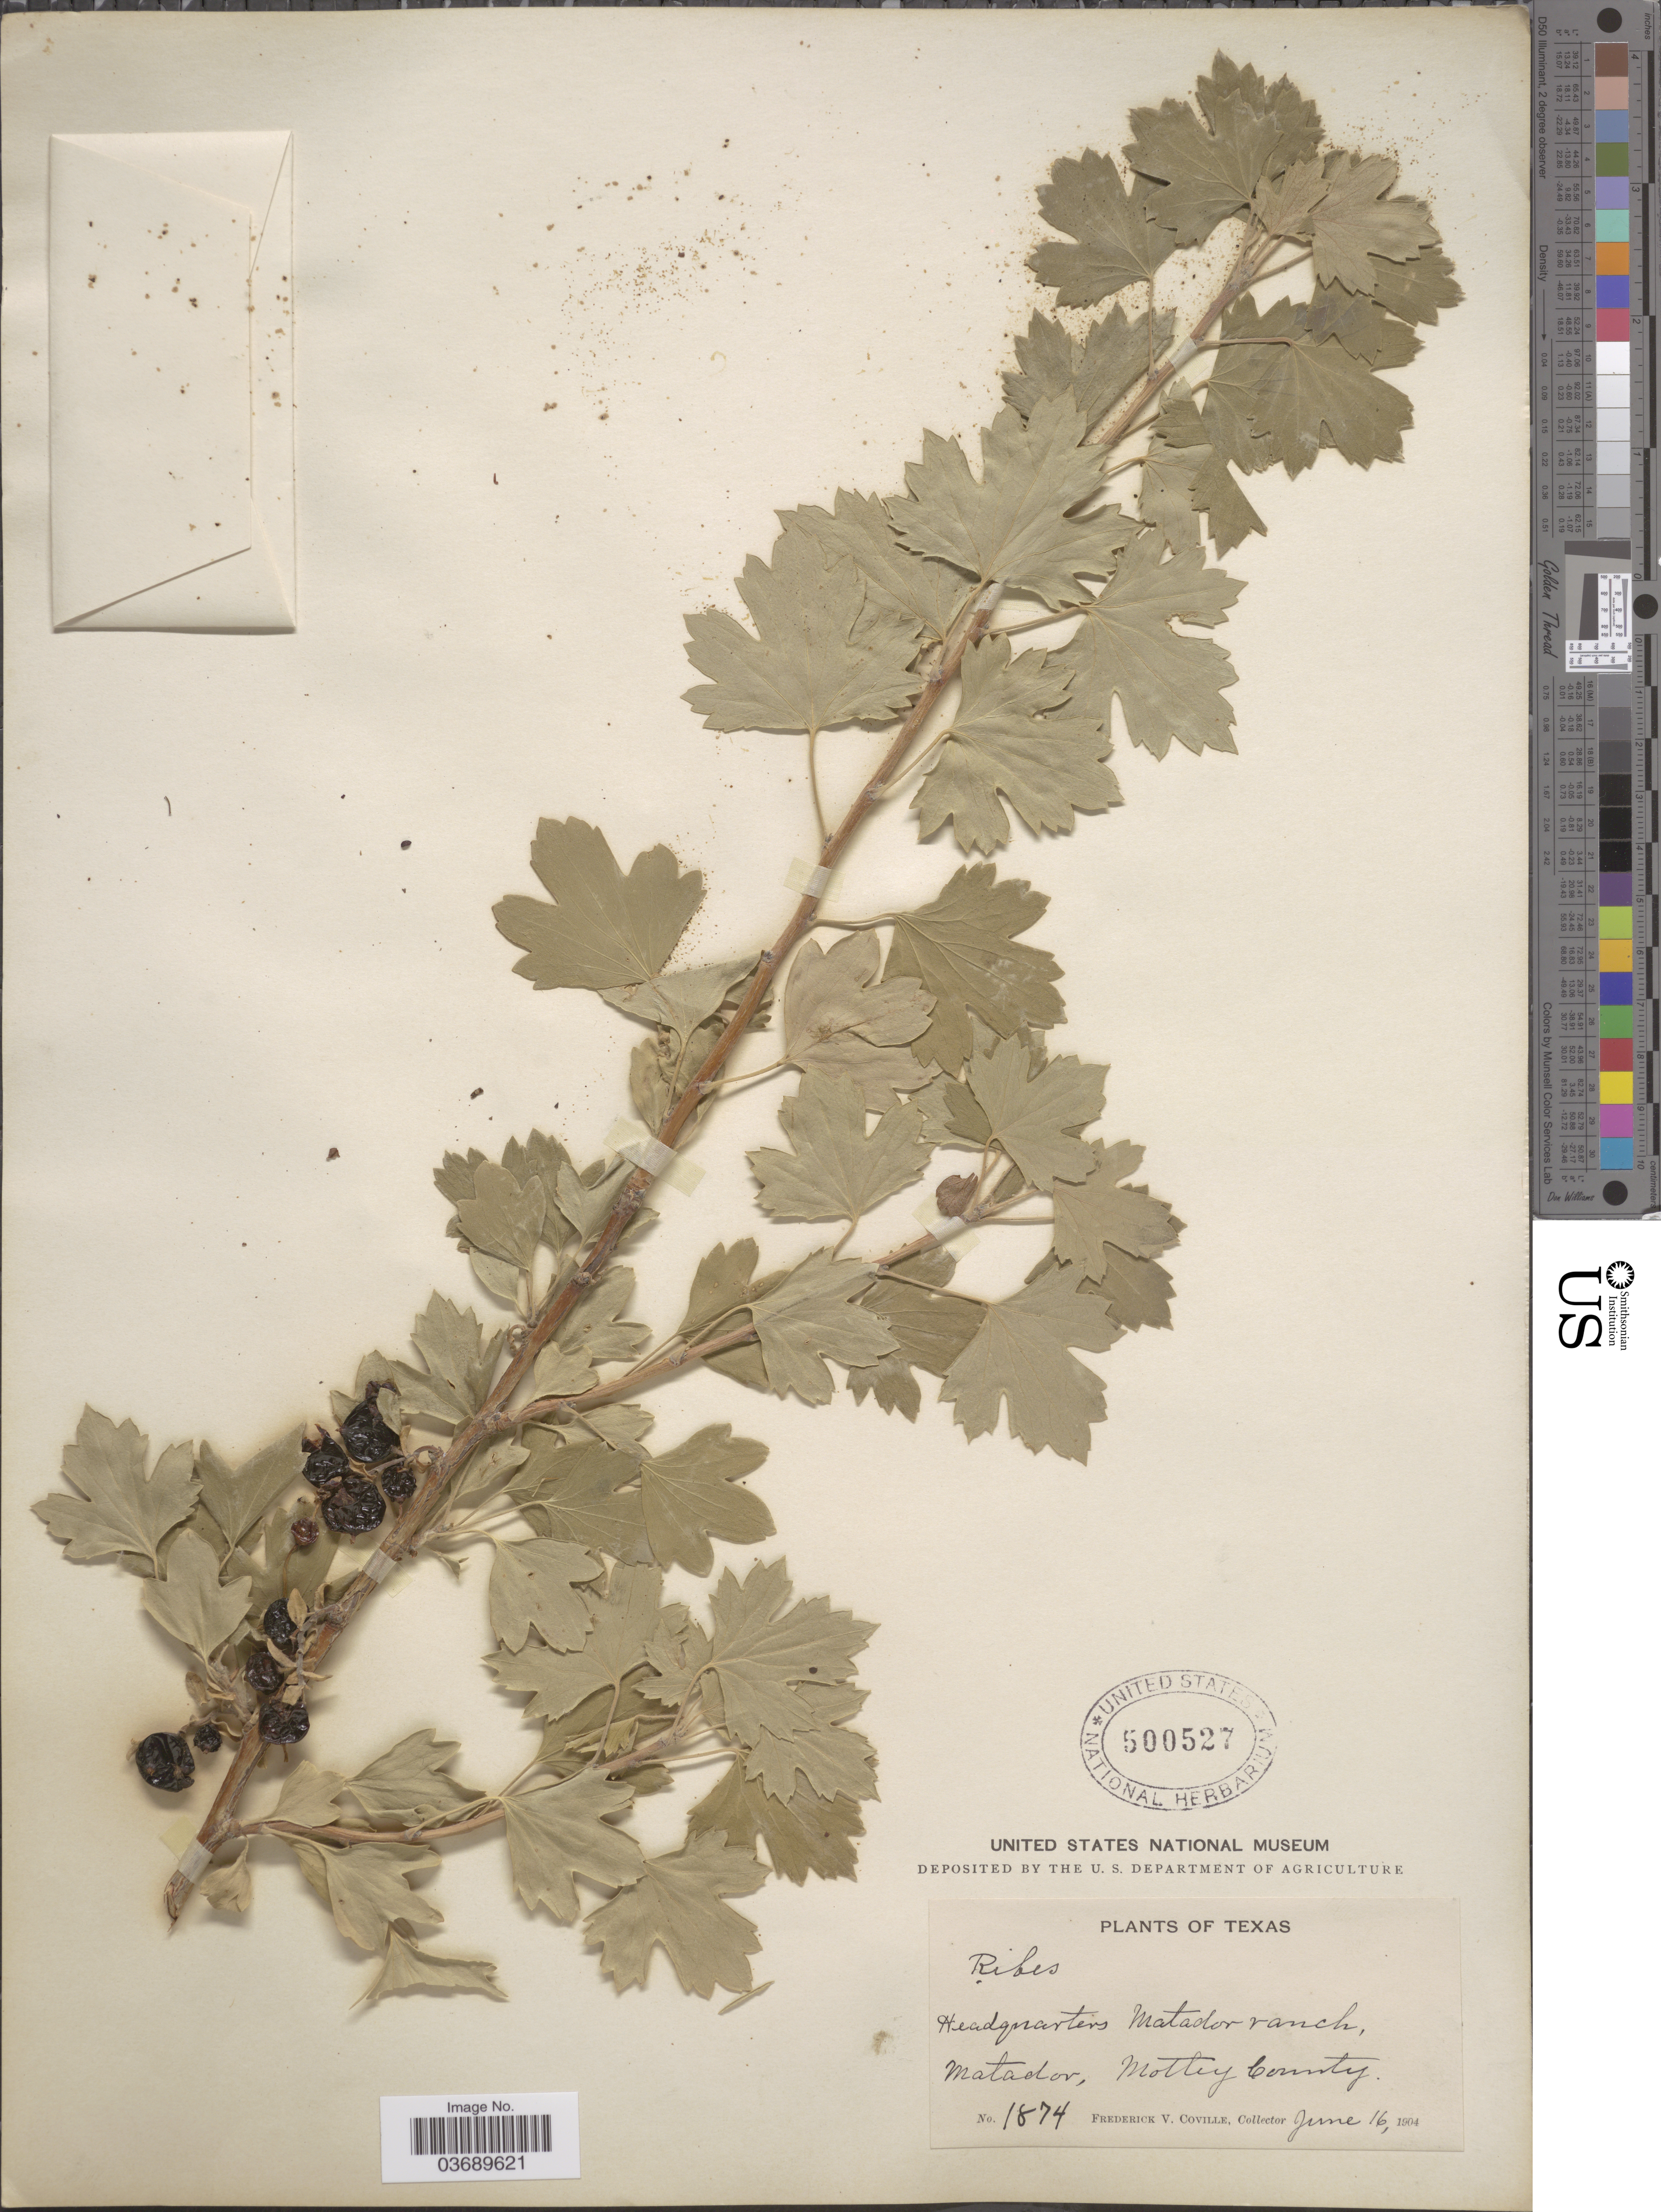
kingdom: Plantae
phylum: Tracheophyta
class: Magnoliopsida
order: Saxifragales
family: Grossulariaceae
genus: Ribes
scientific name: Ribes sp.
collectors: F. V. Coville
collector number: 1874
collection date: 1904-06-16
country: United States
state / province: Texas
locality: Headquarters Matador ranch, Matador, Motley County.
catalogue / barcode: US 500527